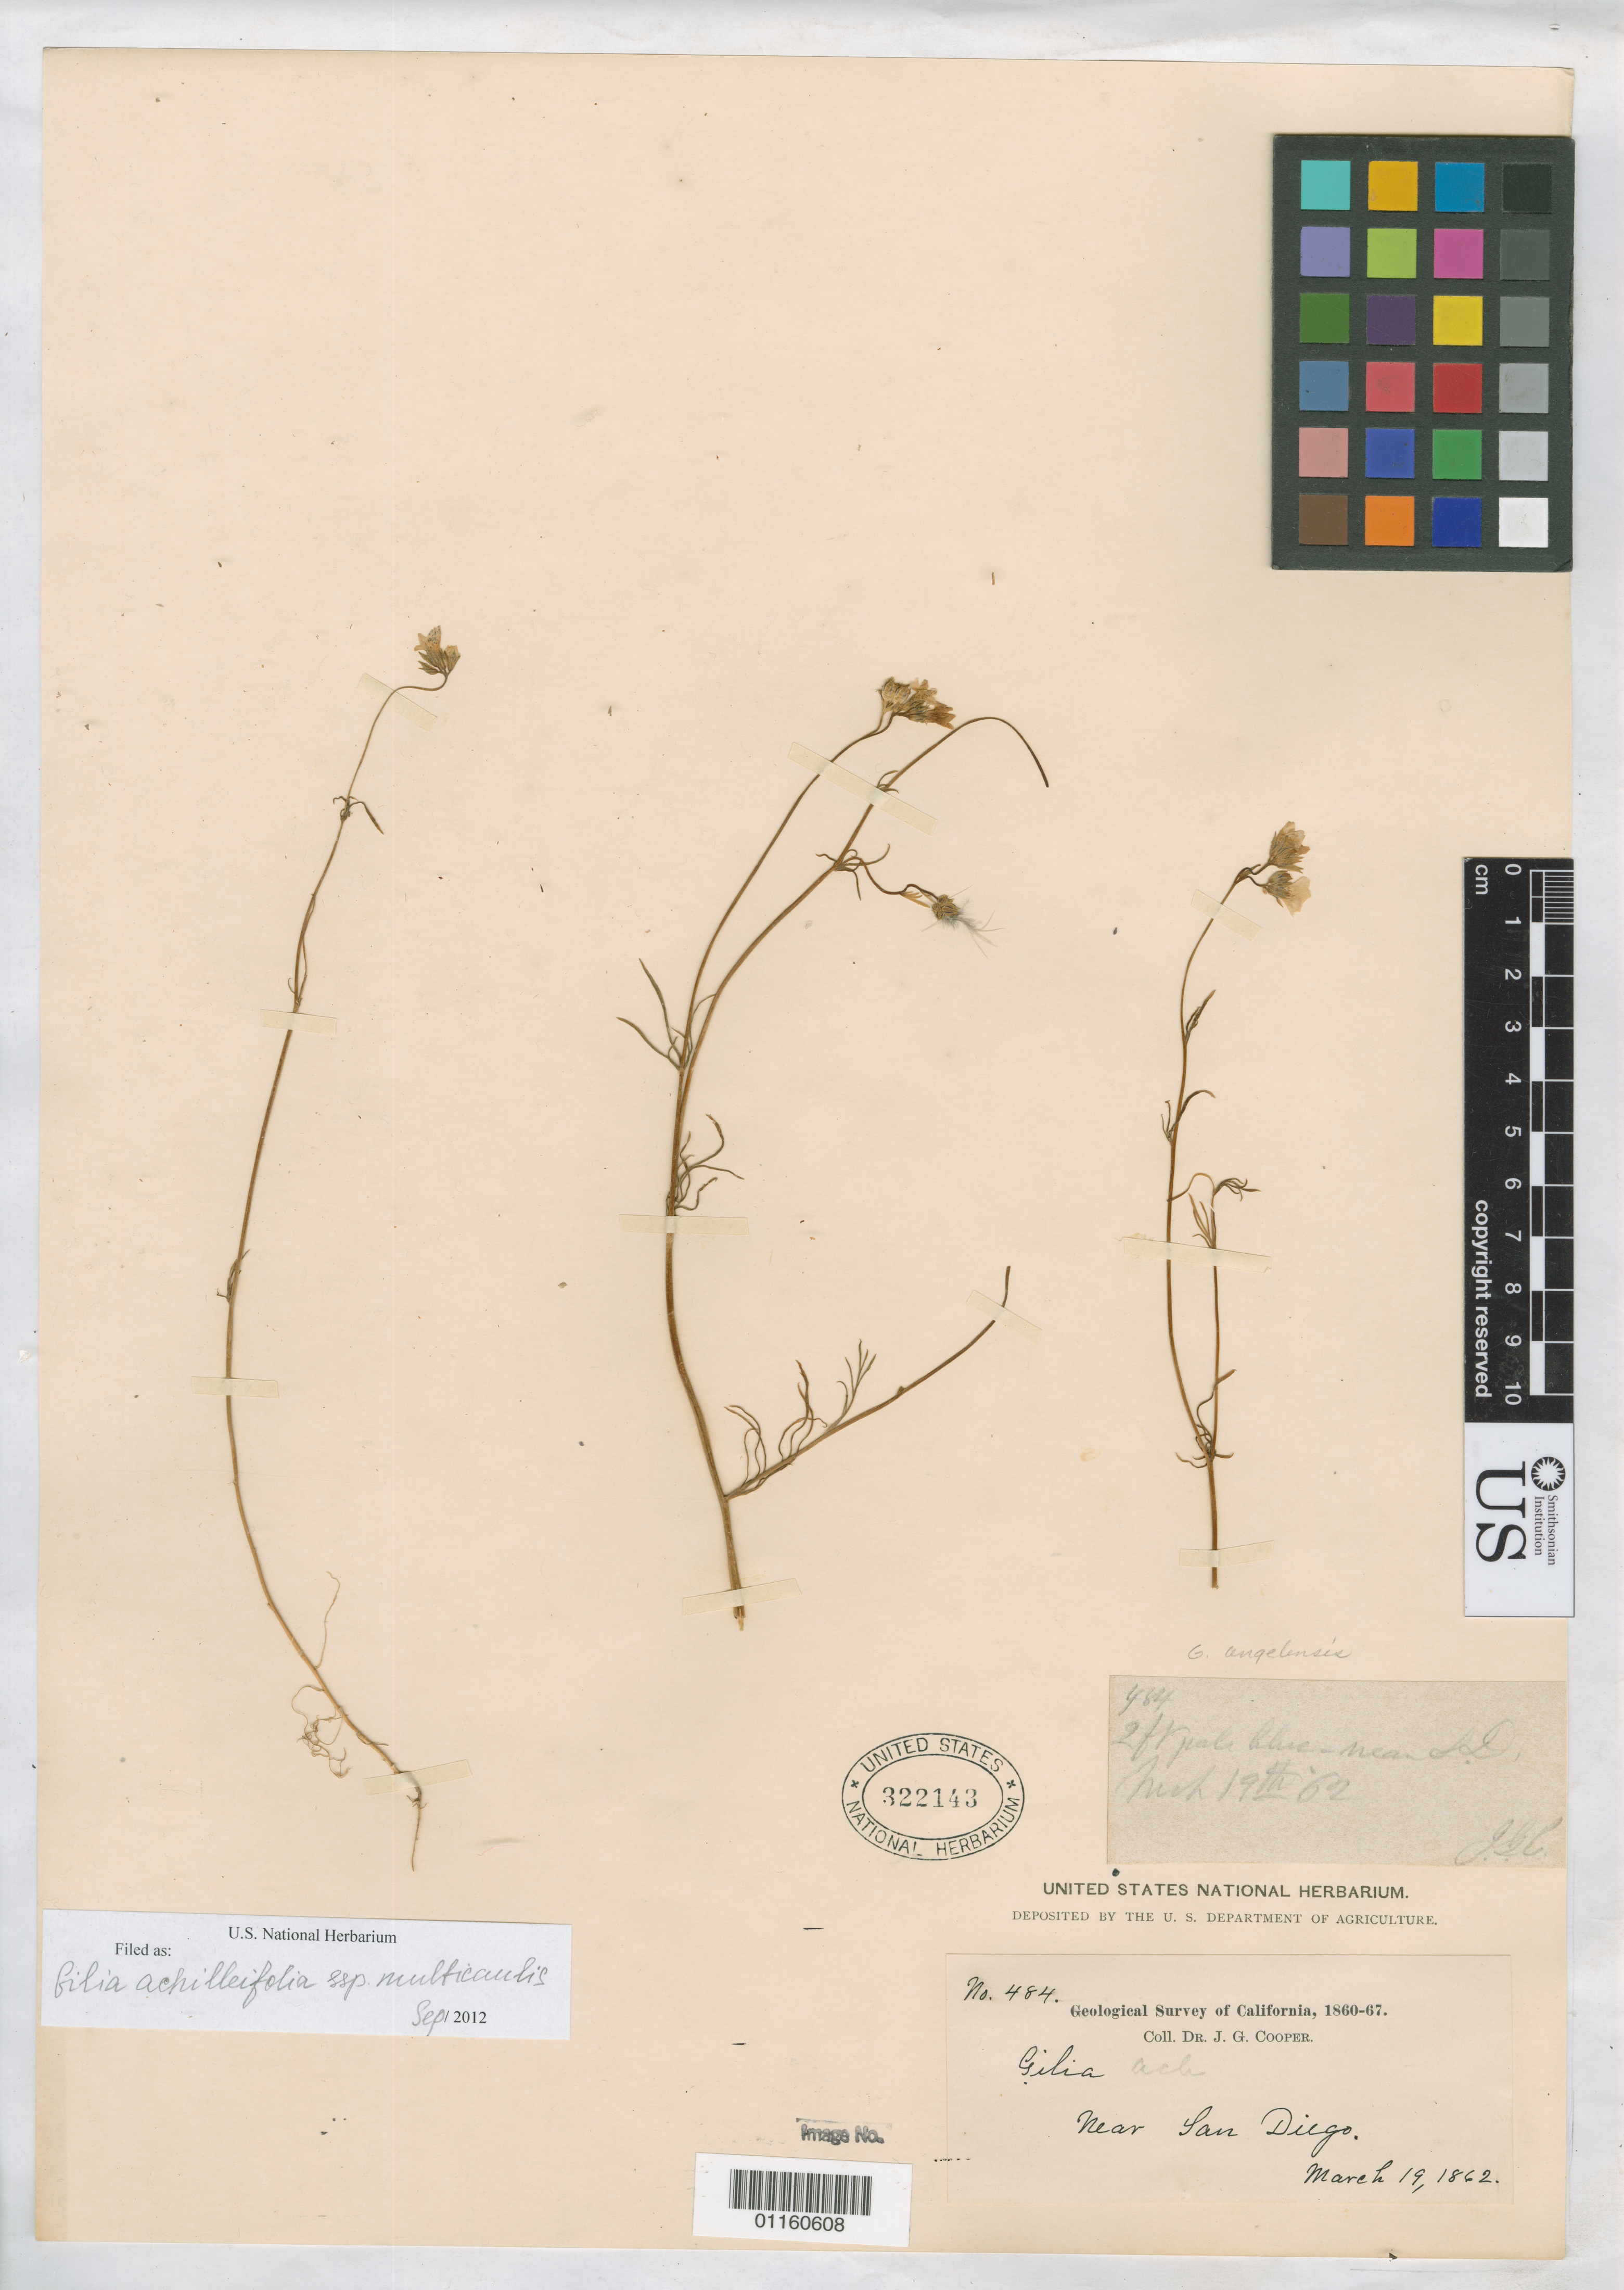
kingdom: Plantae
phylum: Tracheophyta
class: Magnoliopsida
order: Ericales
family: Polemoniaceae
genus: Gilia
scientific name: Gilia achilleifolia subsp. multicaulis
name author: (Benth.) V.E. Grant & A.D. Grant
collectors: J. G. Cooper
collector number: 484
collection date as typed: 19 Mar 1862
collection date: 1862-03-19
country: United States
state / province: California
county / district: San Diego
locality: near San Diego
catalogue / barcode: US 322143